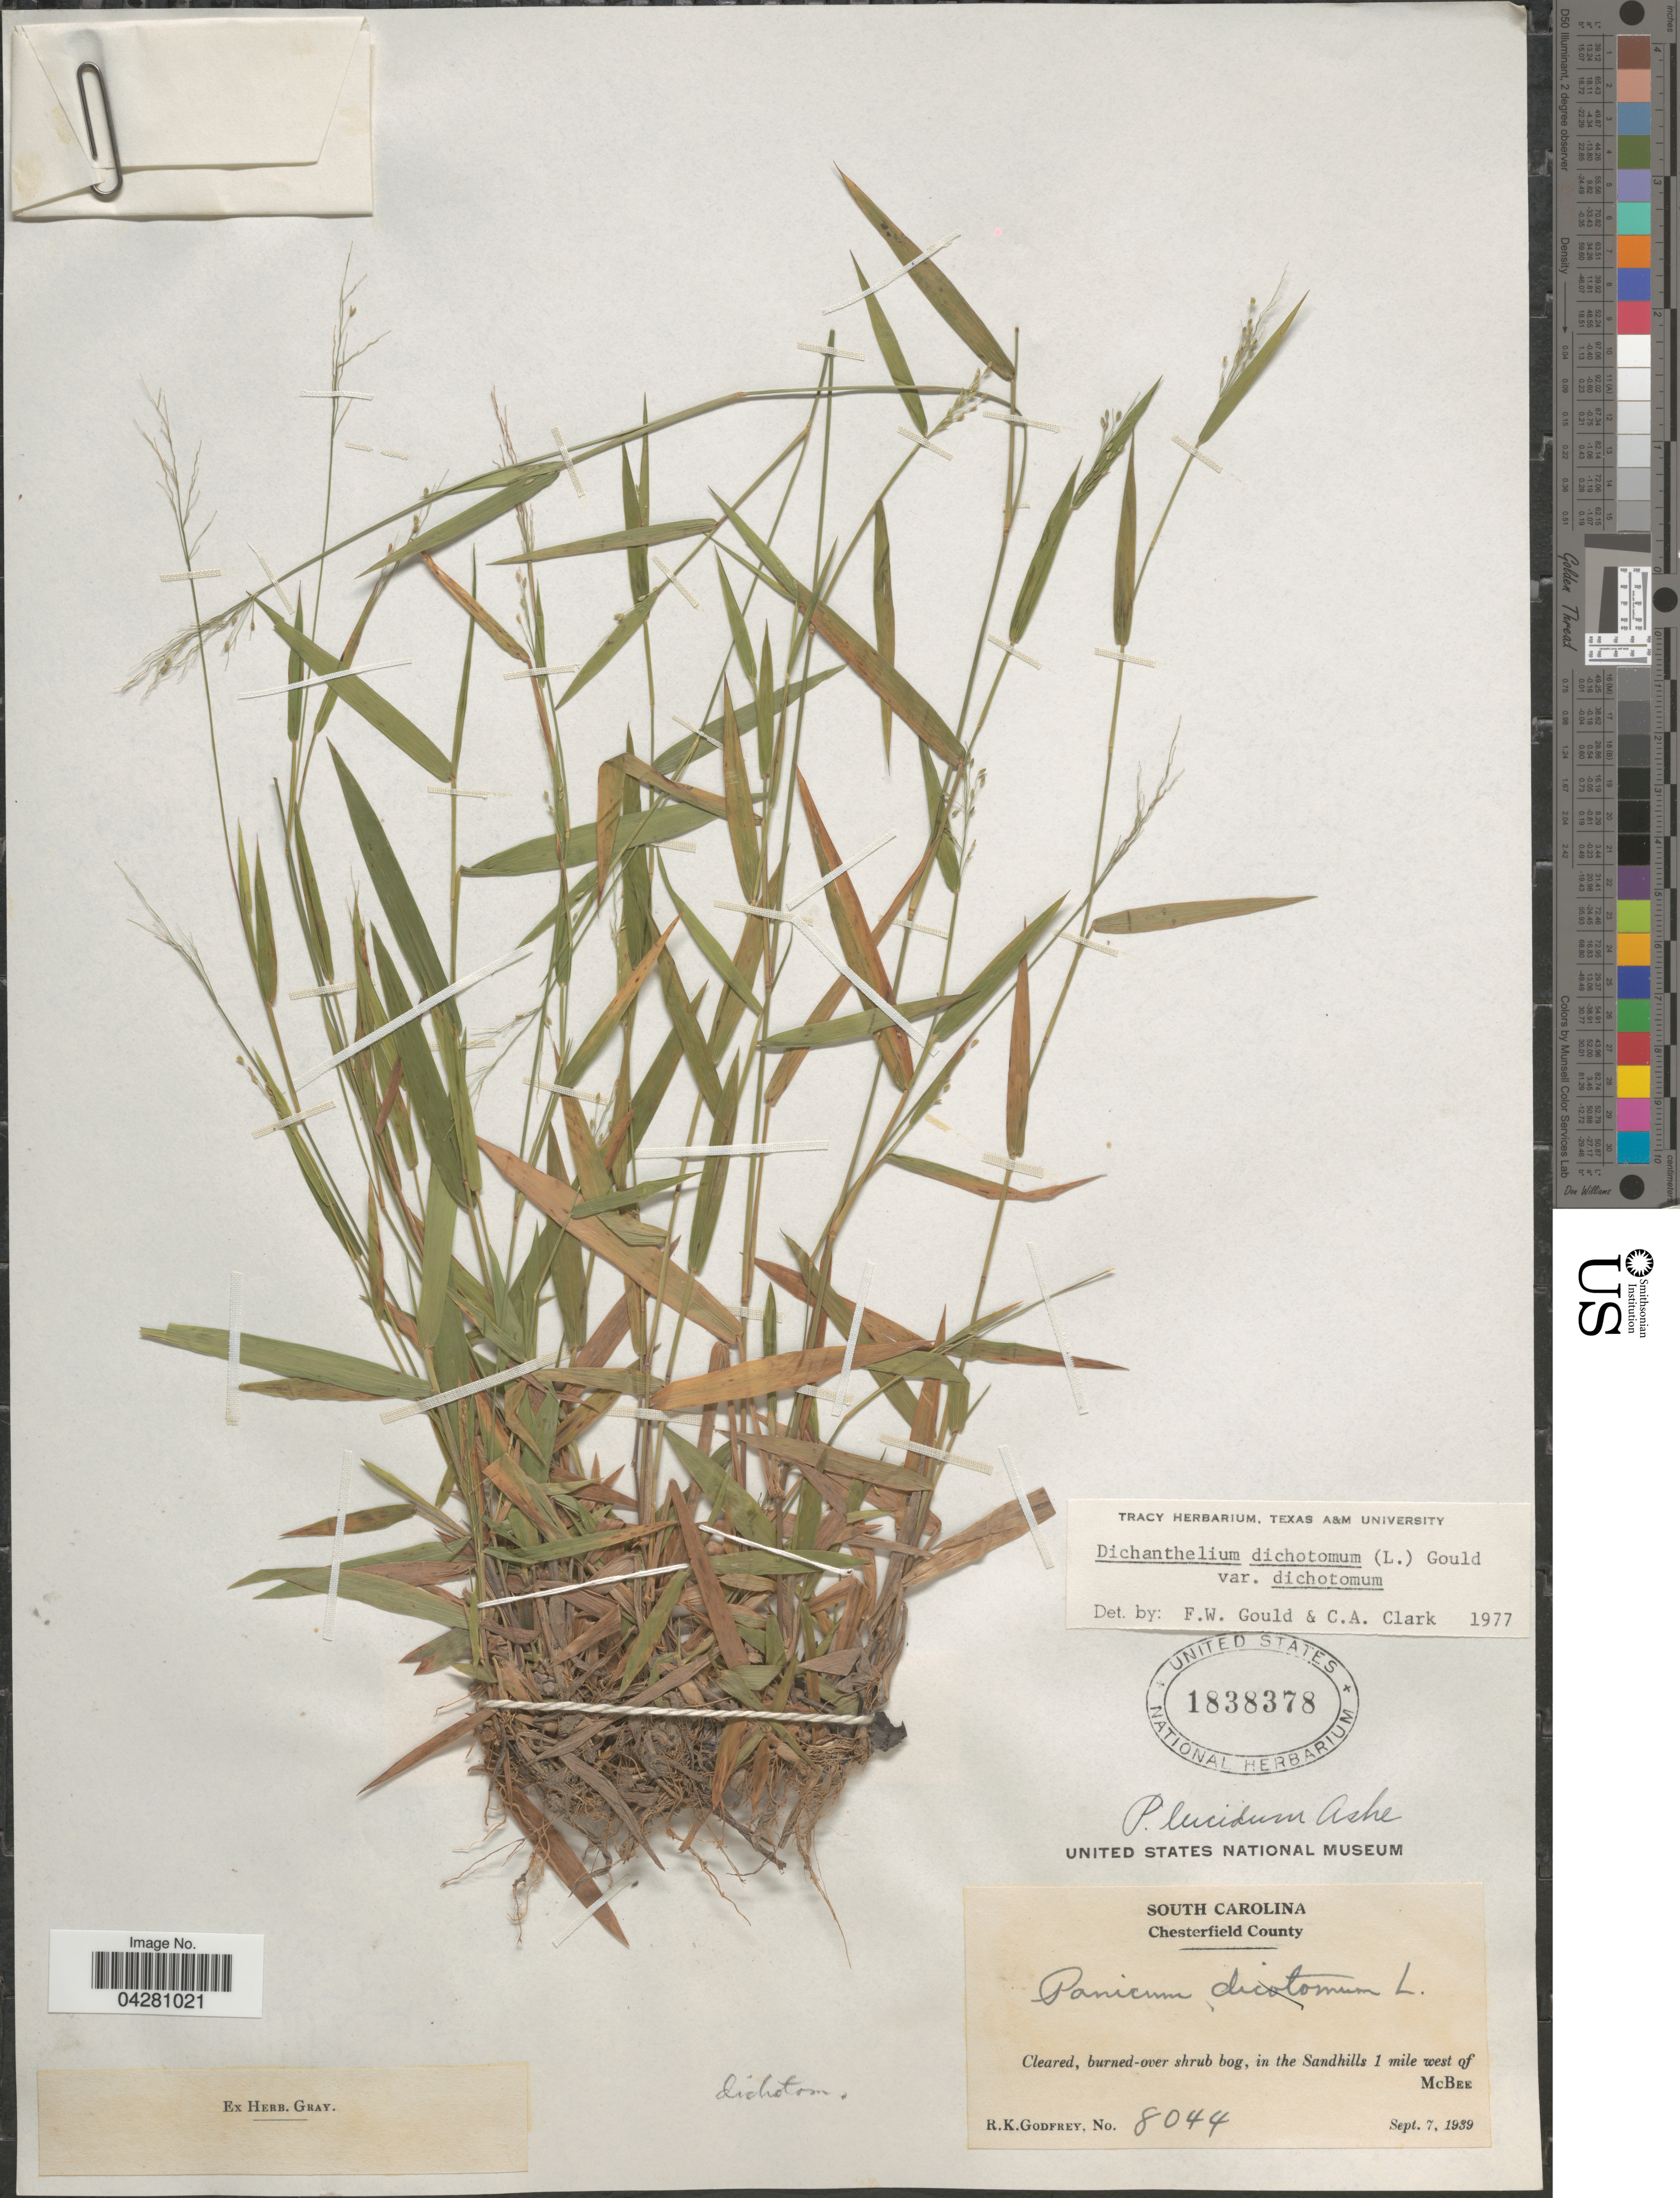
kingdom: Plantae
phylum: Tracheophyta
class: Liliopsida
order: Poales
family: Poaceae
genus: Dichanthelium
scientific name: Dichanthelium dichotomum var. dichotomum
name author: (L.) Gould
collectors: R. K. Godfrey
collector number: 8044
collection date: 1939-09-07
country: United States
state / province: South Carolina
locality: Chesterfield County. Cleared, burned-over shrub bog, in the Sandhills 1 mile west of McBee.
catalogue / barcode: US 1838378